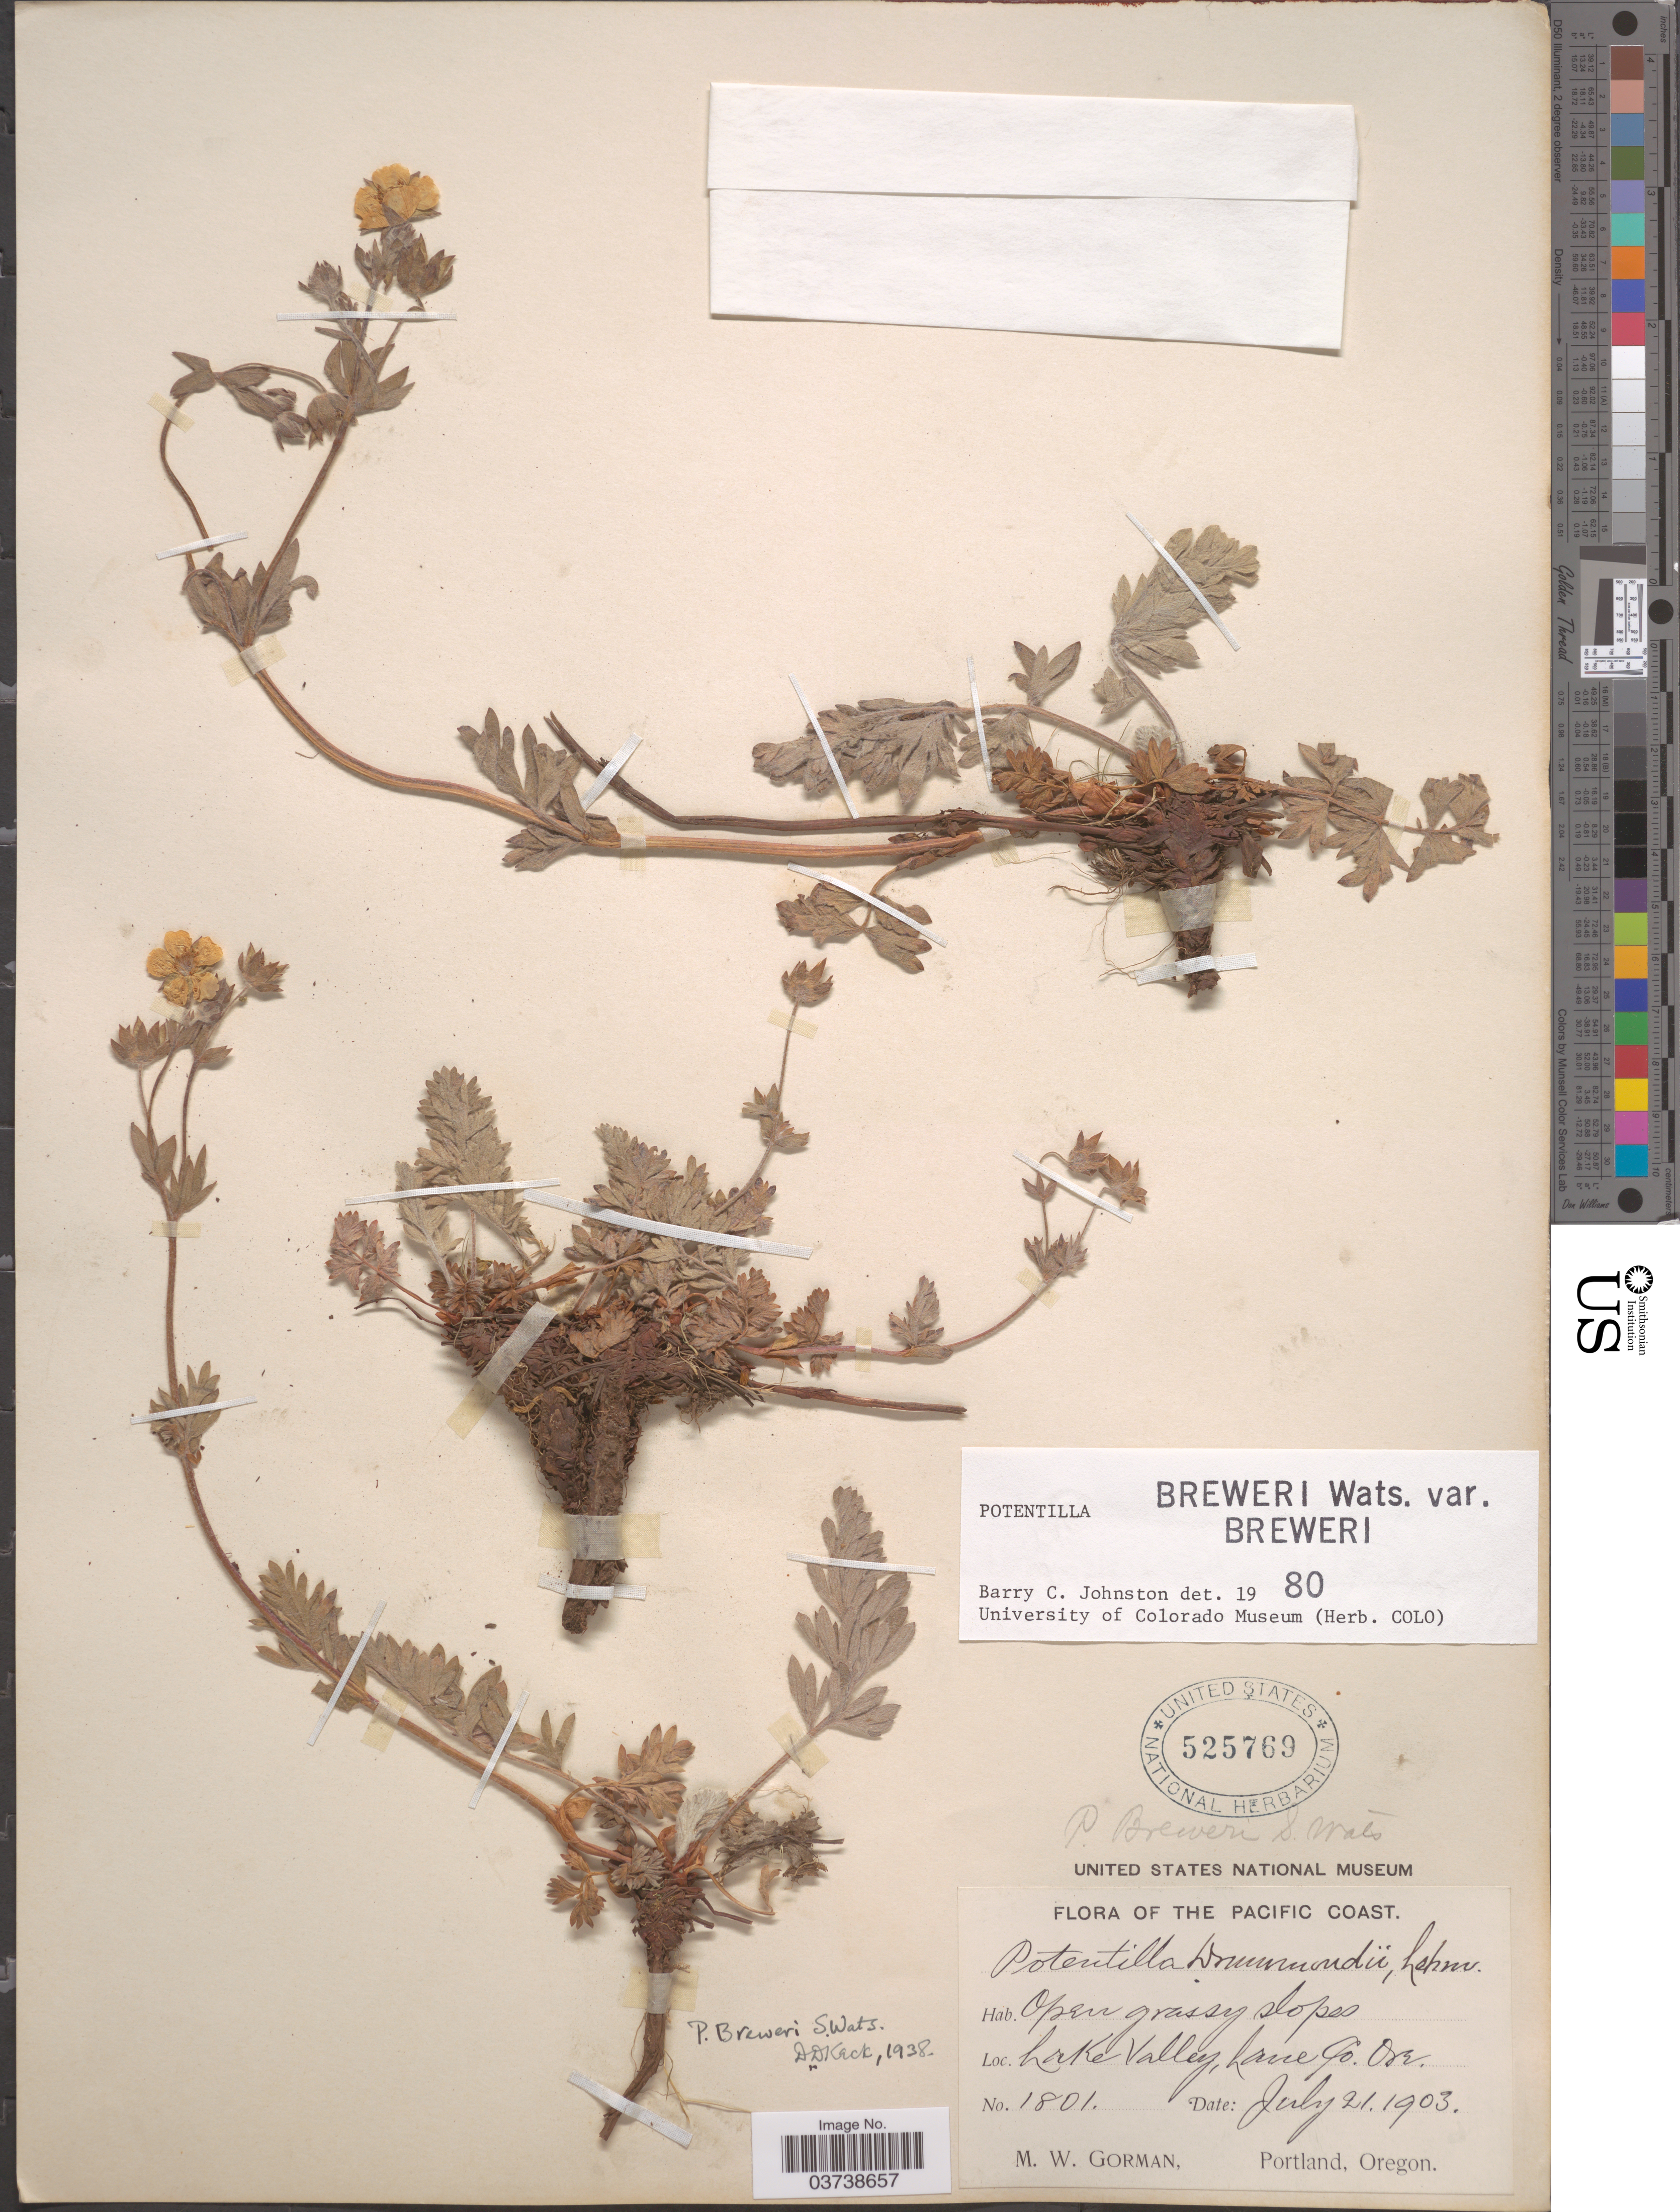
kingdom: Plantae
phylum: Tracheophyta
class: Magnoliopsida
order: Rosales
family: Rosaceae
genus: Potentilla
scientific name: Potentilla breweri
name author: S. Watson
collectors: M. W. Gorman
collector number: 1801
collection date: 1903-07-21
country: United States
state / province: Oregon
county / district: Lane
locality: The Pacific Coast. Lake Valley, Lane Co.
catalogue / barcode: US 525769